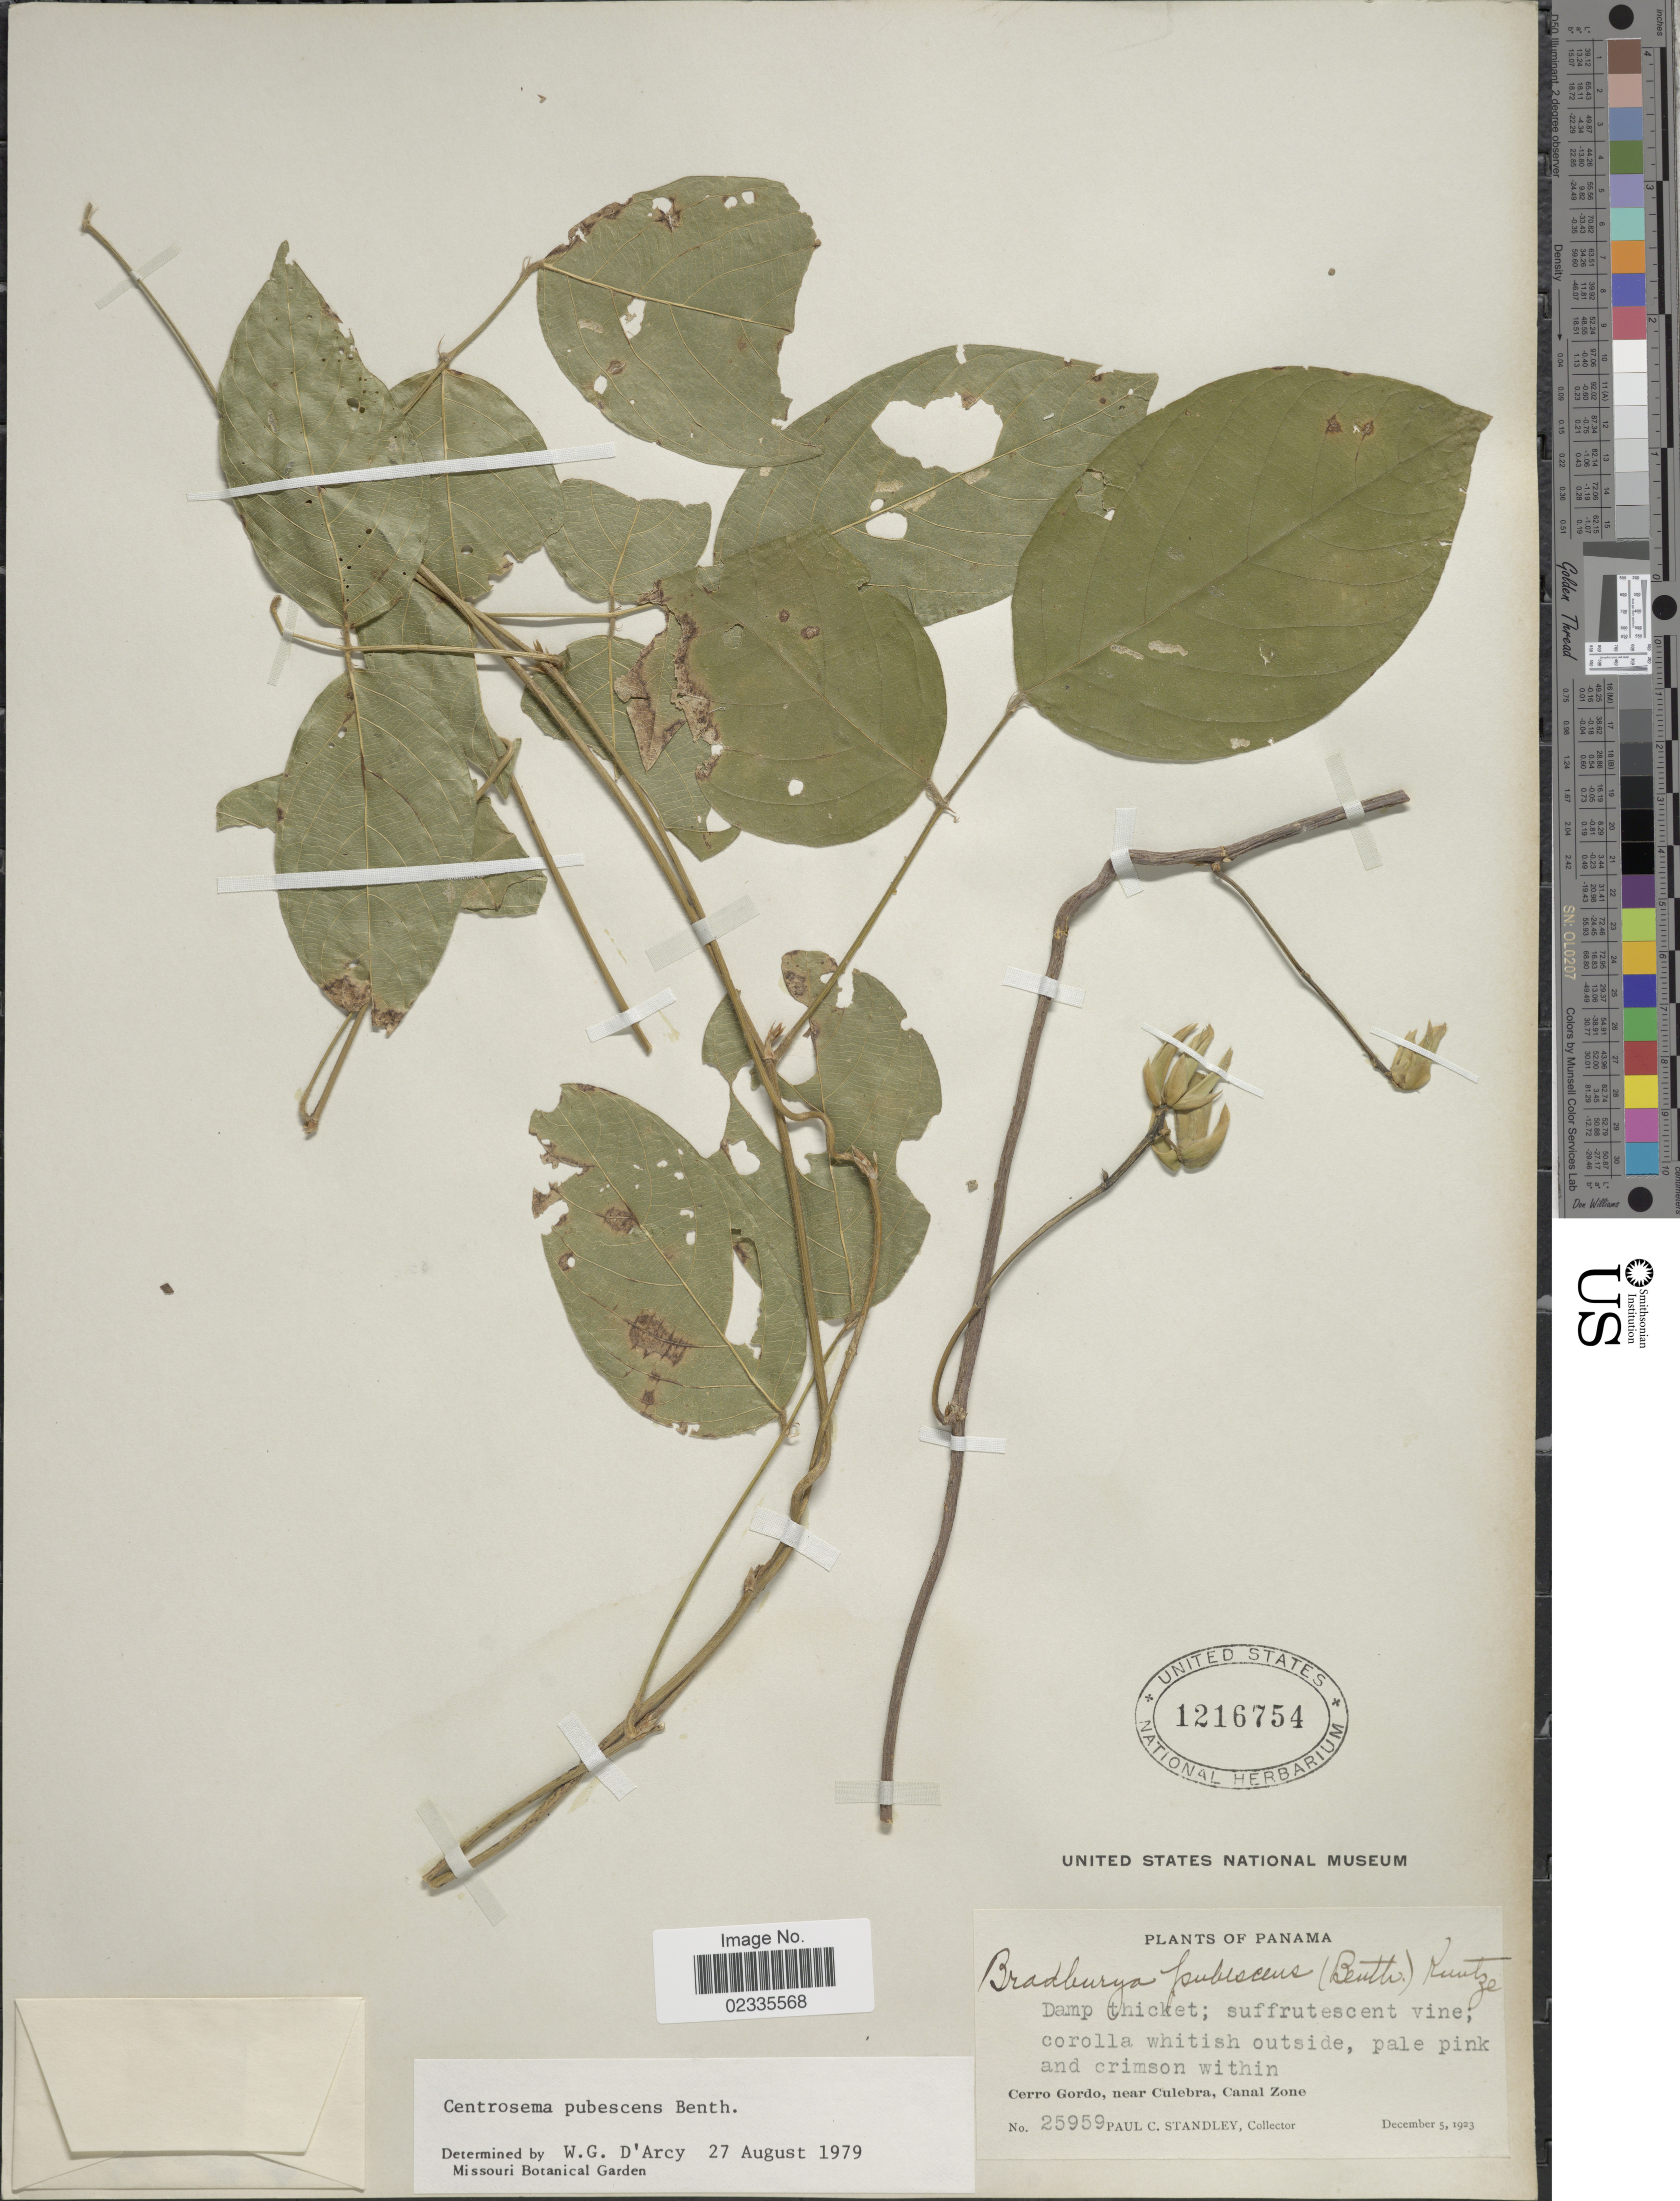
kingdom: Plantae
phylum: Tracheophyta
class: Magnoliopsida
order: Fabales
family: Fabaceae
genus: Centrosema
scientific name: Centrosema pubescens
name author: Benth.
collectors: P. C. Standley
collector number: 25959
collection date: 1923-12-05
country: Panama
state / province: Colón / Panamá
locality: Cerro Gordo, near Culebra, Canal Zone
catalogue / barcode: US 1216754